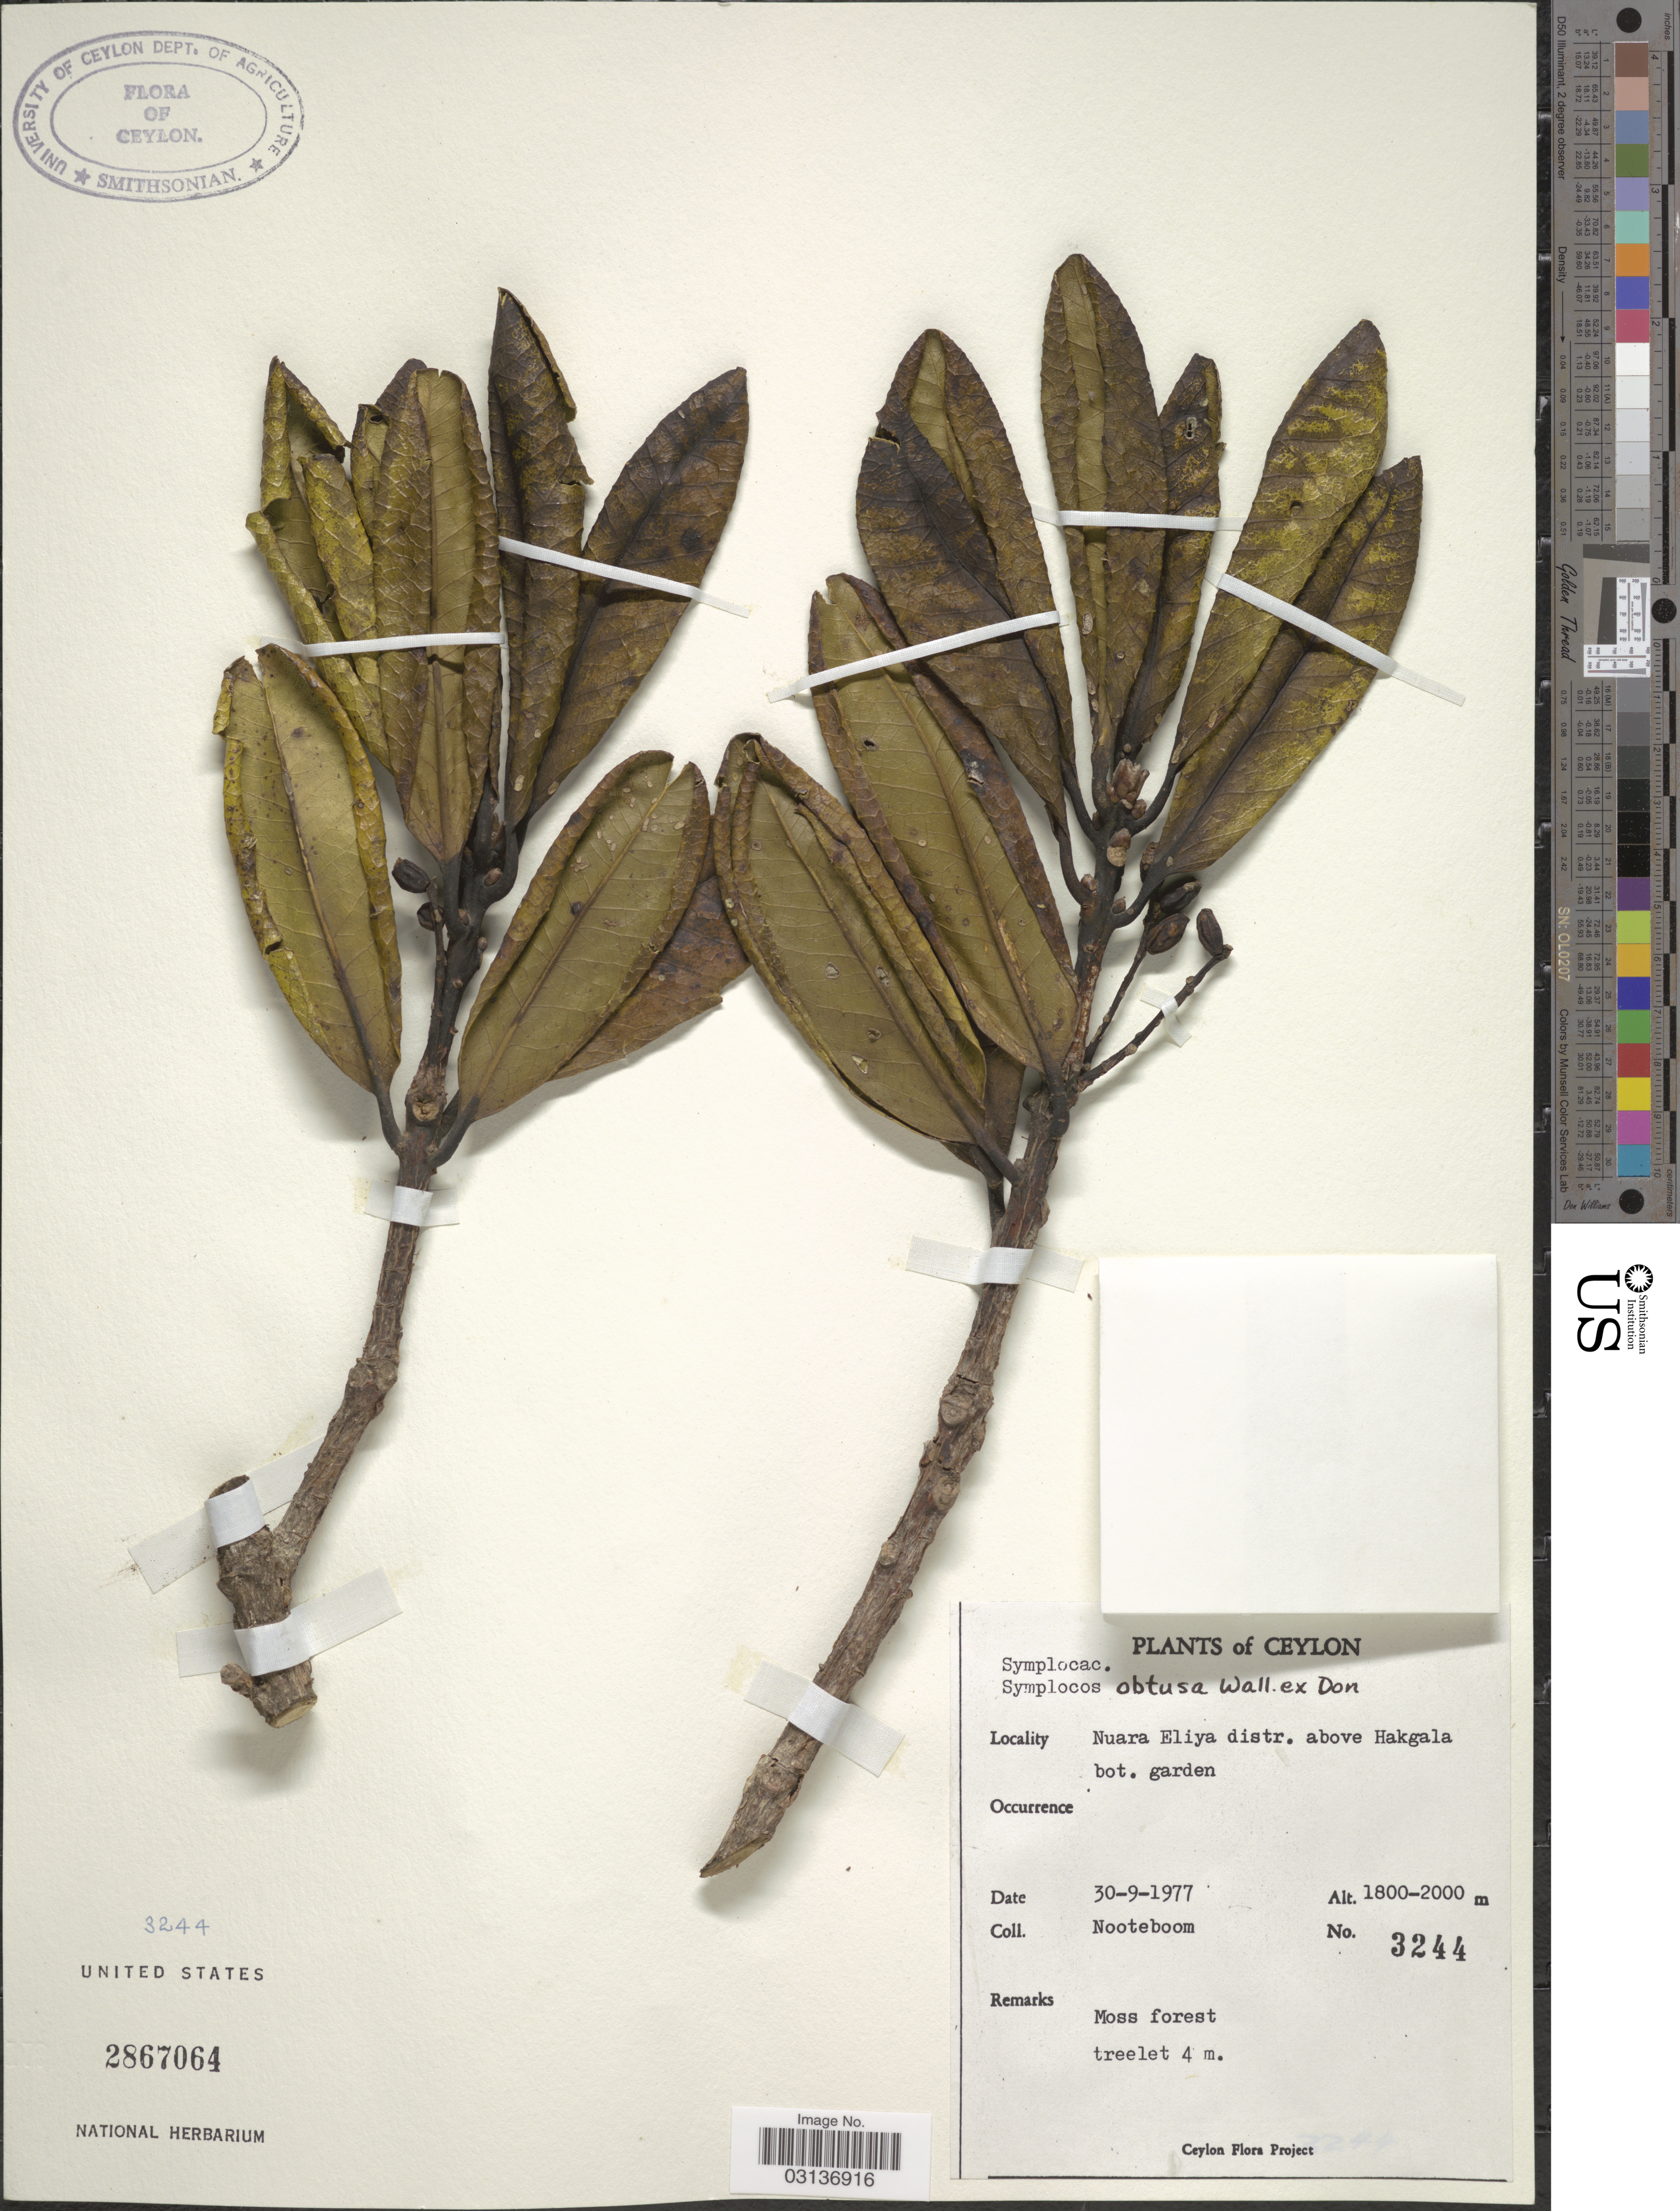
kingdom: Plantae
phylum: Tracheophyta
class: Magnoliopsida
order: Ericales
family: Symplocaceae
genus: Symplocos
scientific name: Symplocos obtusa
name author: Wall. ex G. Don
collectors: Nooteboom, --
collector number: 3244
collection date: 1977-09-30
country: Sri Lanka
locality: Ceylon. Nuara Eliya distr. above Hakgala bot. garden.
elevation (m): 1800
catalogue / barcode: US 2867064